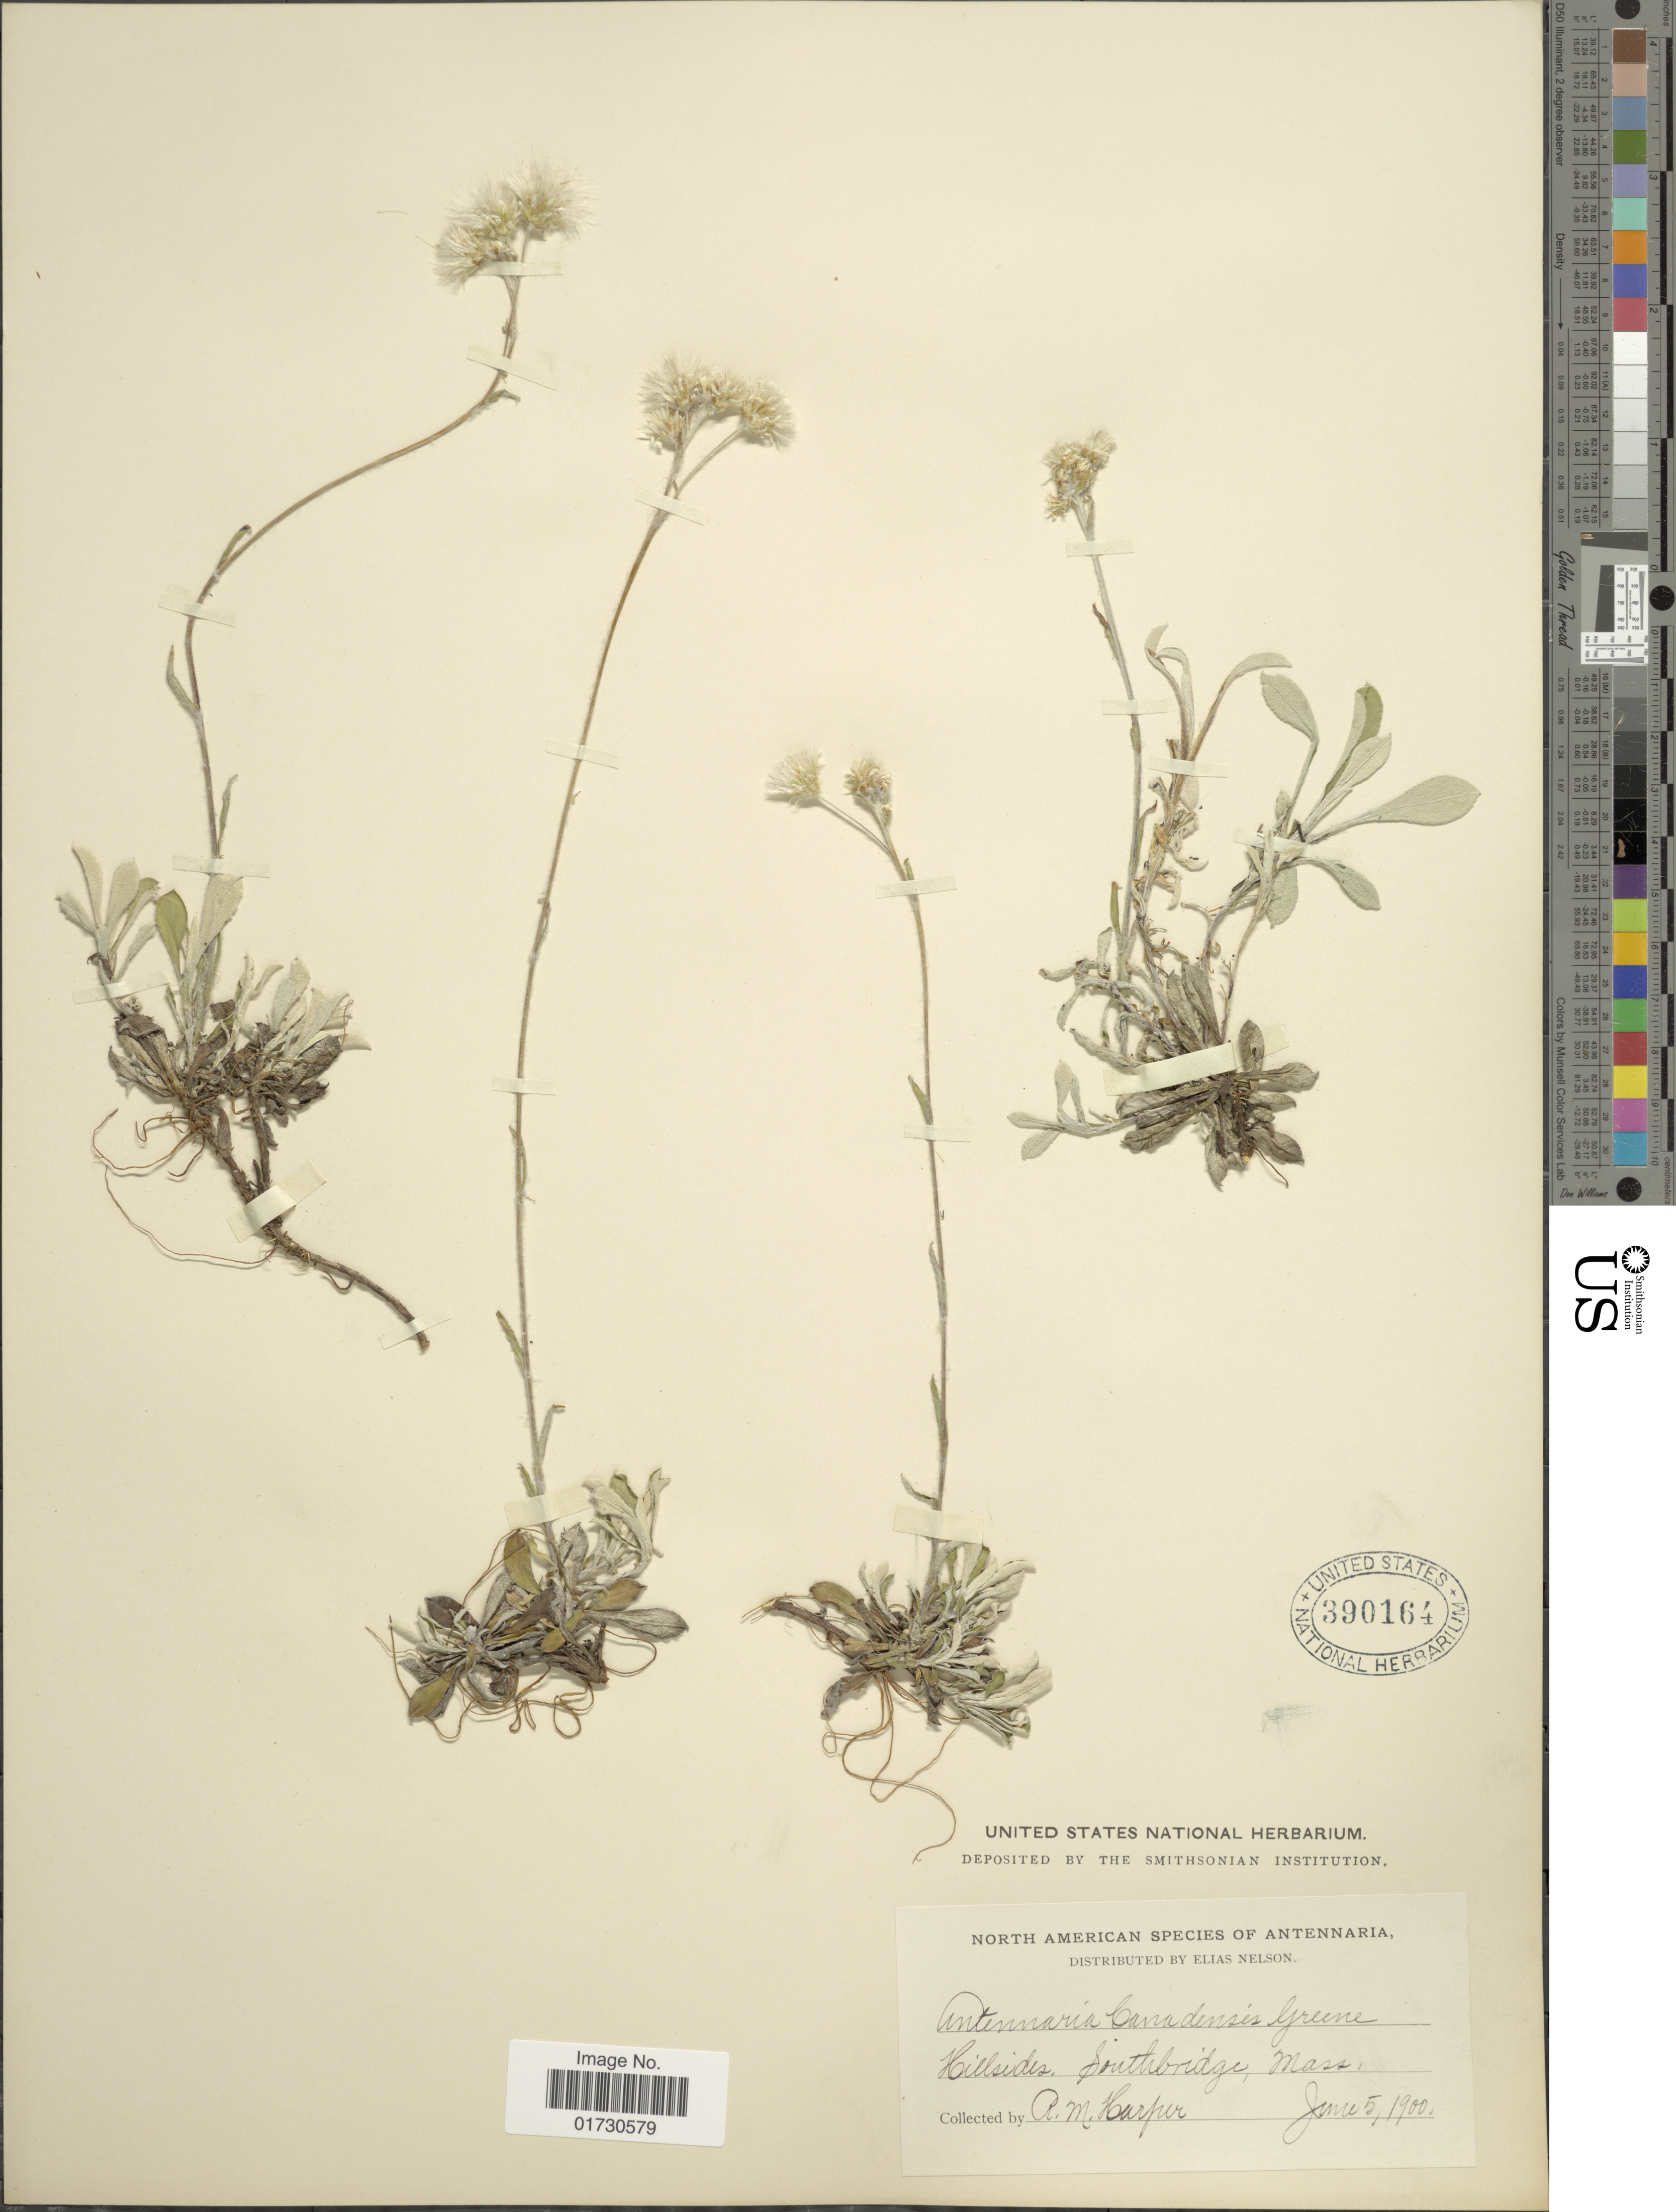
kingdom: Plantae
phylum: Tracheophyta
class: Magnoliopsida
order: Asterales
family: Asteraceae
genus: Antennaria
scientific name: Antennaria canadensis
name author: Greene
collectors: R. M. Harper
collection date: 1900-06-05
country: United States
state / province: Massachusetts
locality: Hillsides, Southbridge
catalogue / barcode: US 390164